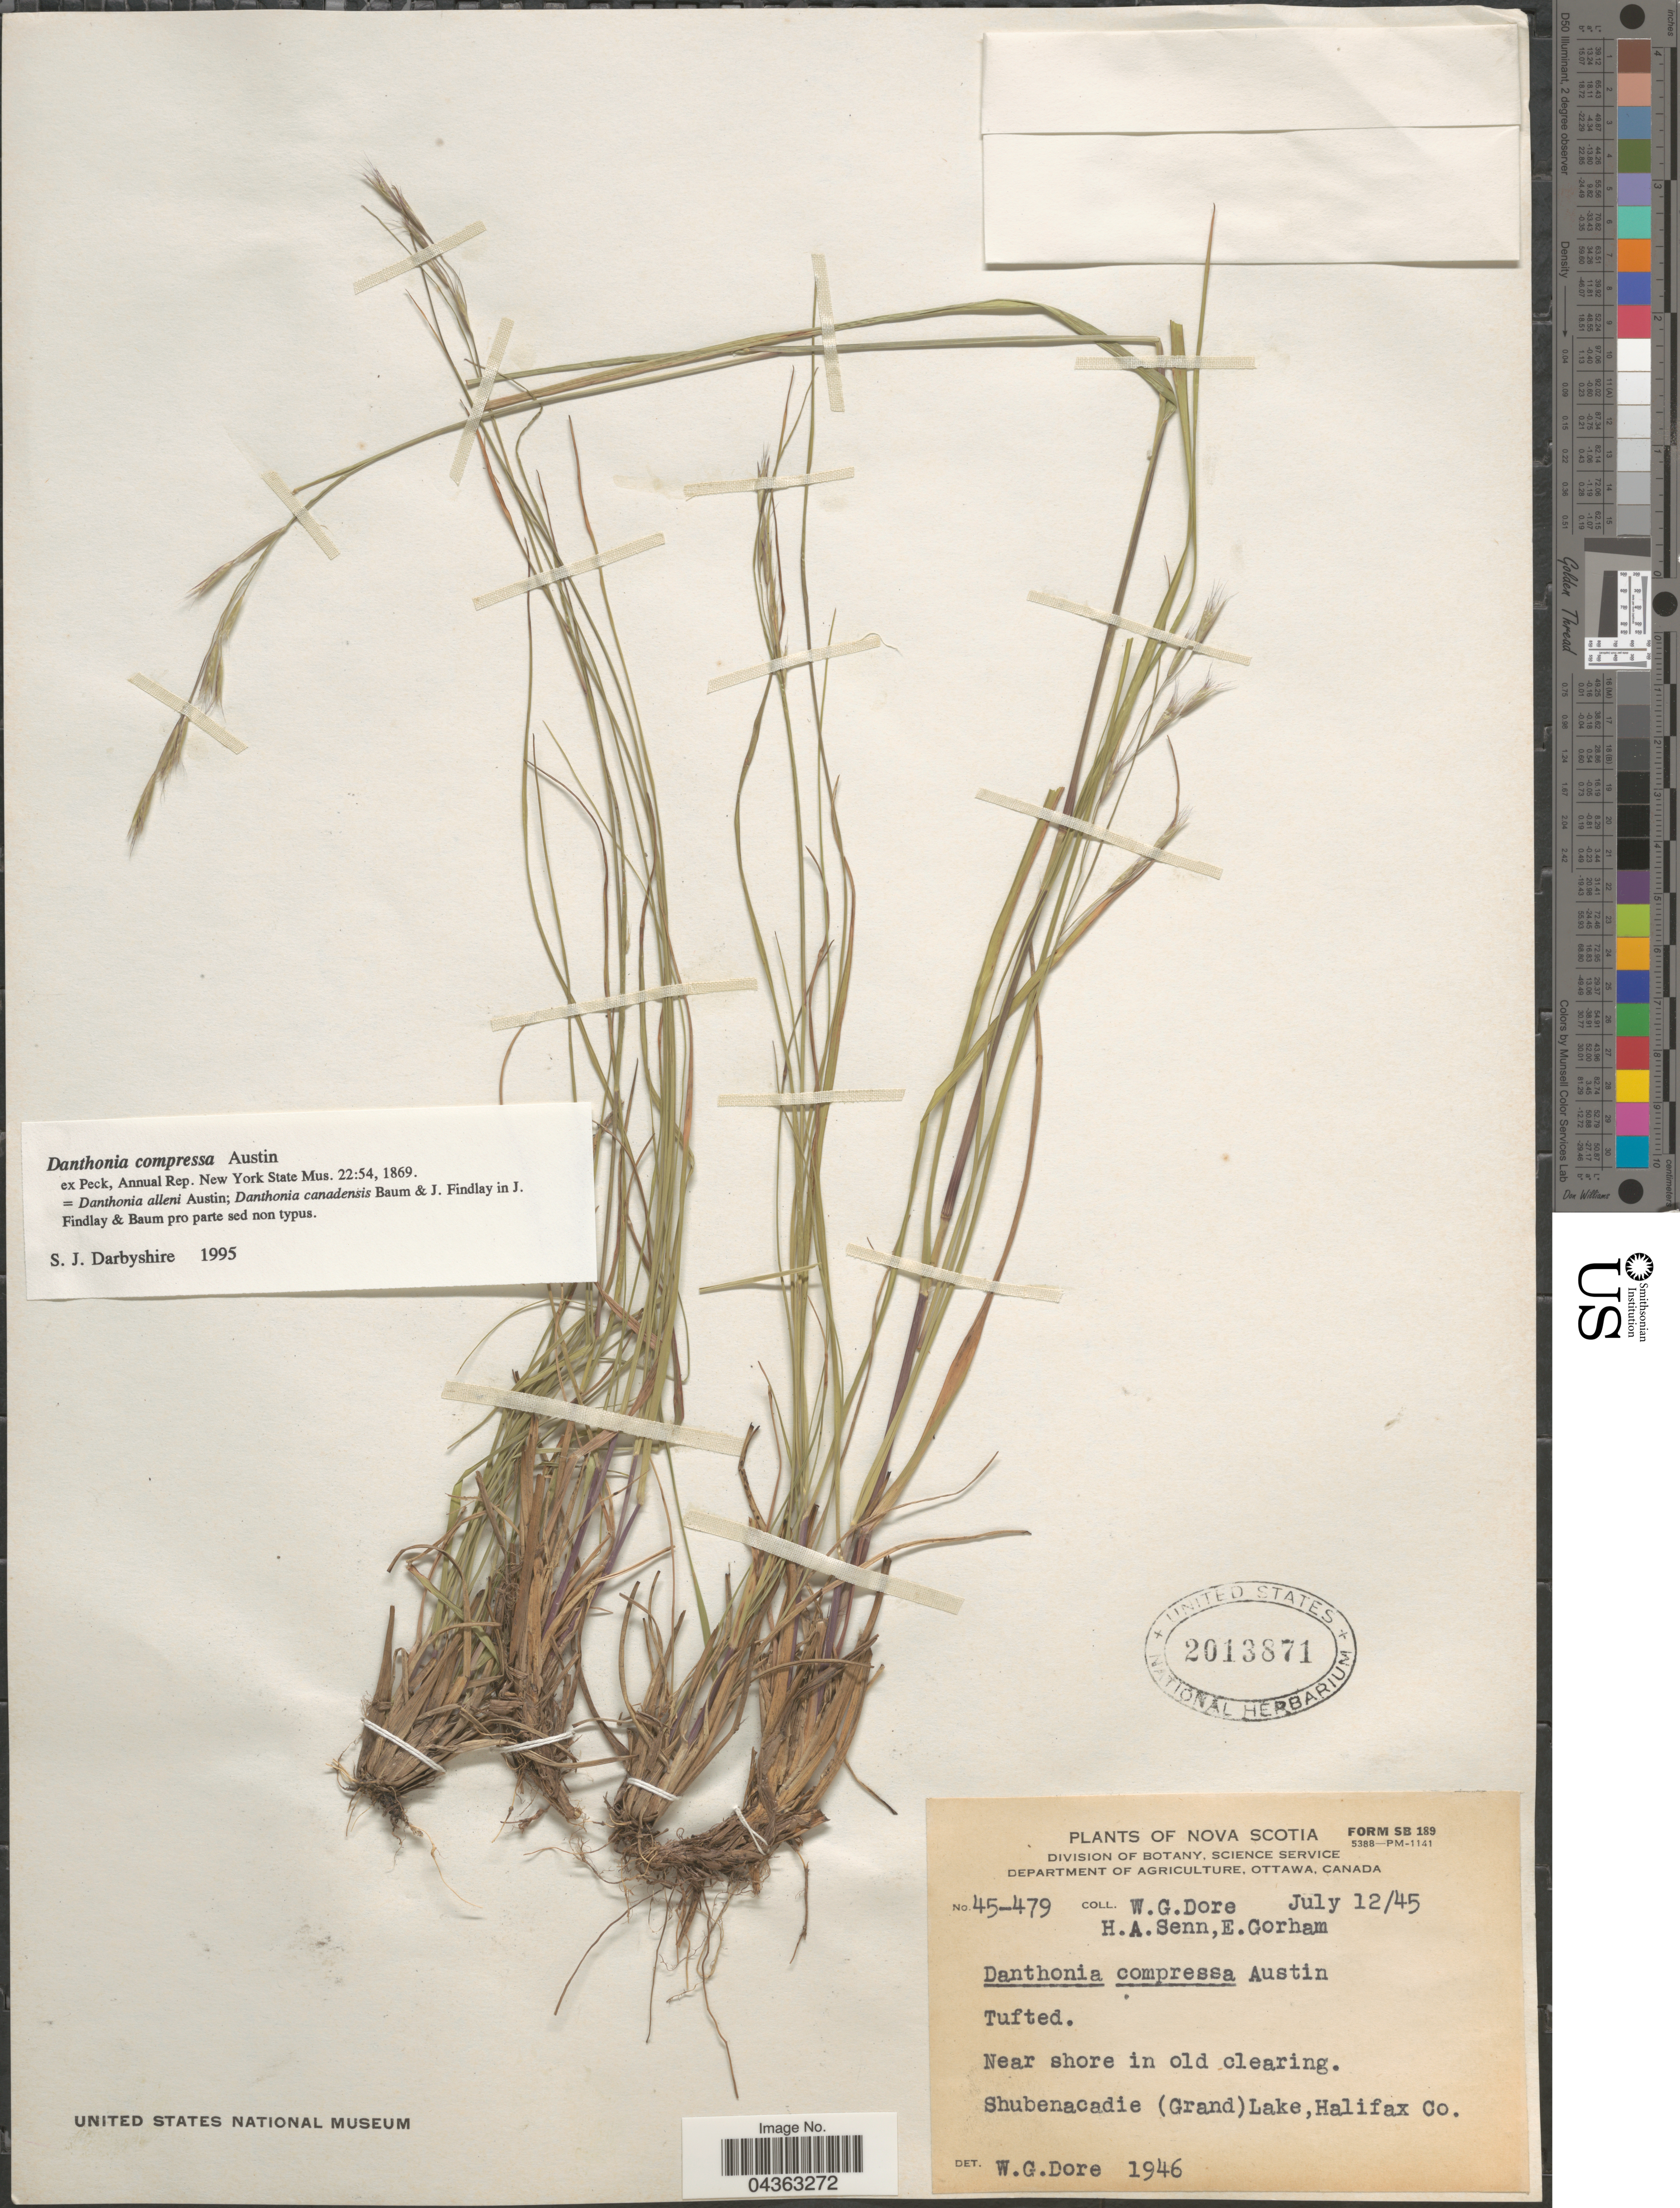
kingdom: Plantae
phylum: Tracheophyta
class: Liliopsida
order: Poales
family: Poaceae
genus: Danthonia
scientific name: Danthonia compressa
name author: Austin in F. Peck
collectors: W. Dore, H. Senn & E. Gorham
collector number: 45-479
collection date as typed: Transcribed d/m/y: 12/7/45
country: Canada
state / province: Nova Scotia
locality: Tufted. Near shore in old clearing. Shubenacadie (Grand) Lake, Halifax Co.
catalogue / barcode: US 2013871